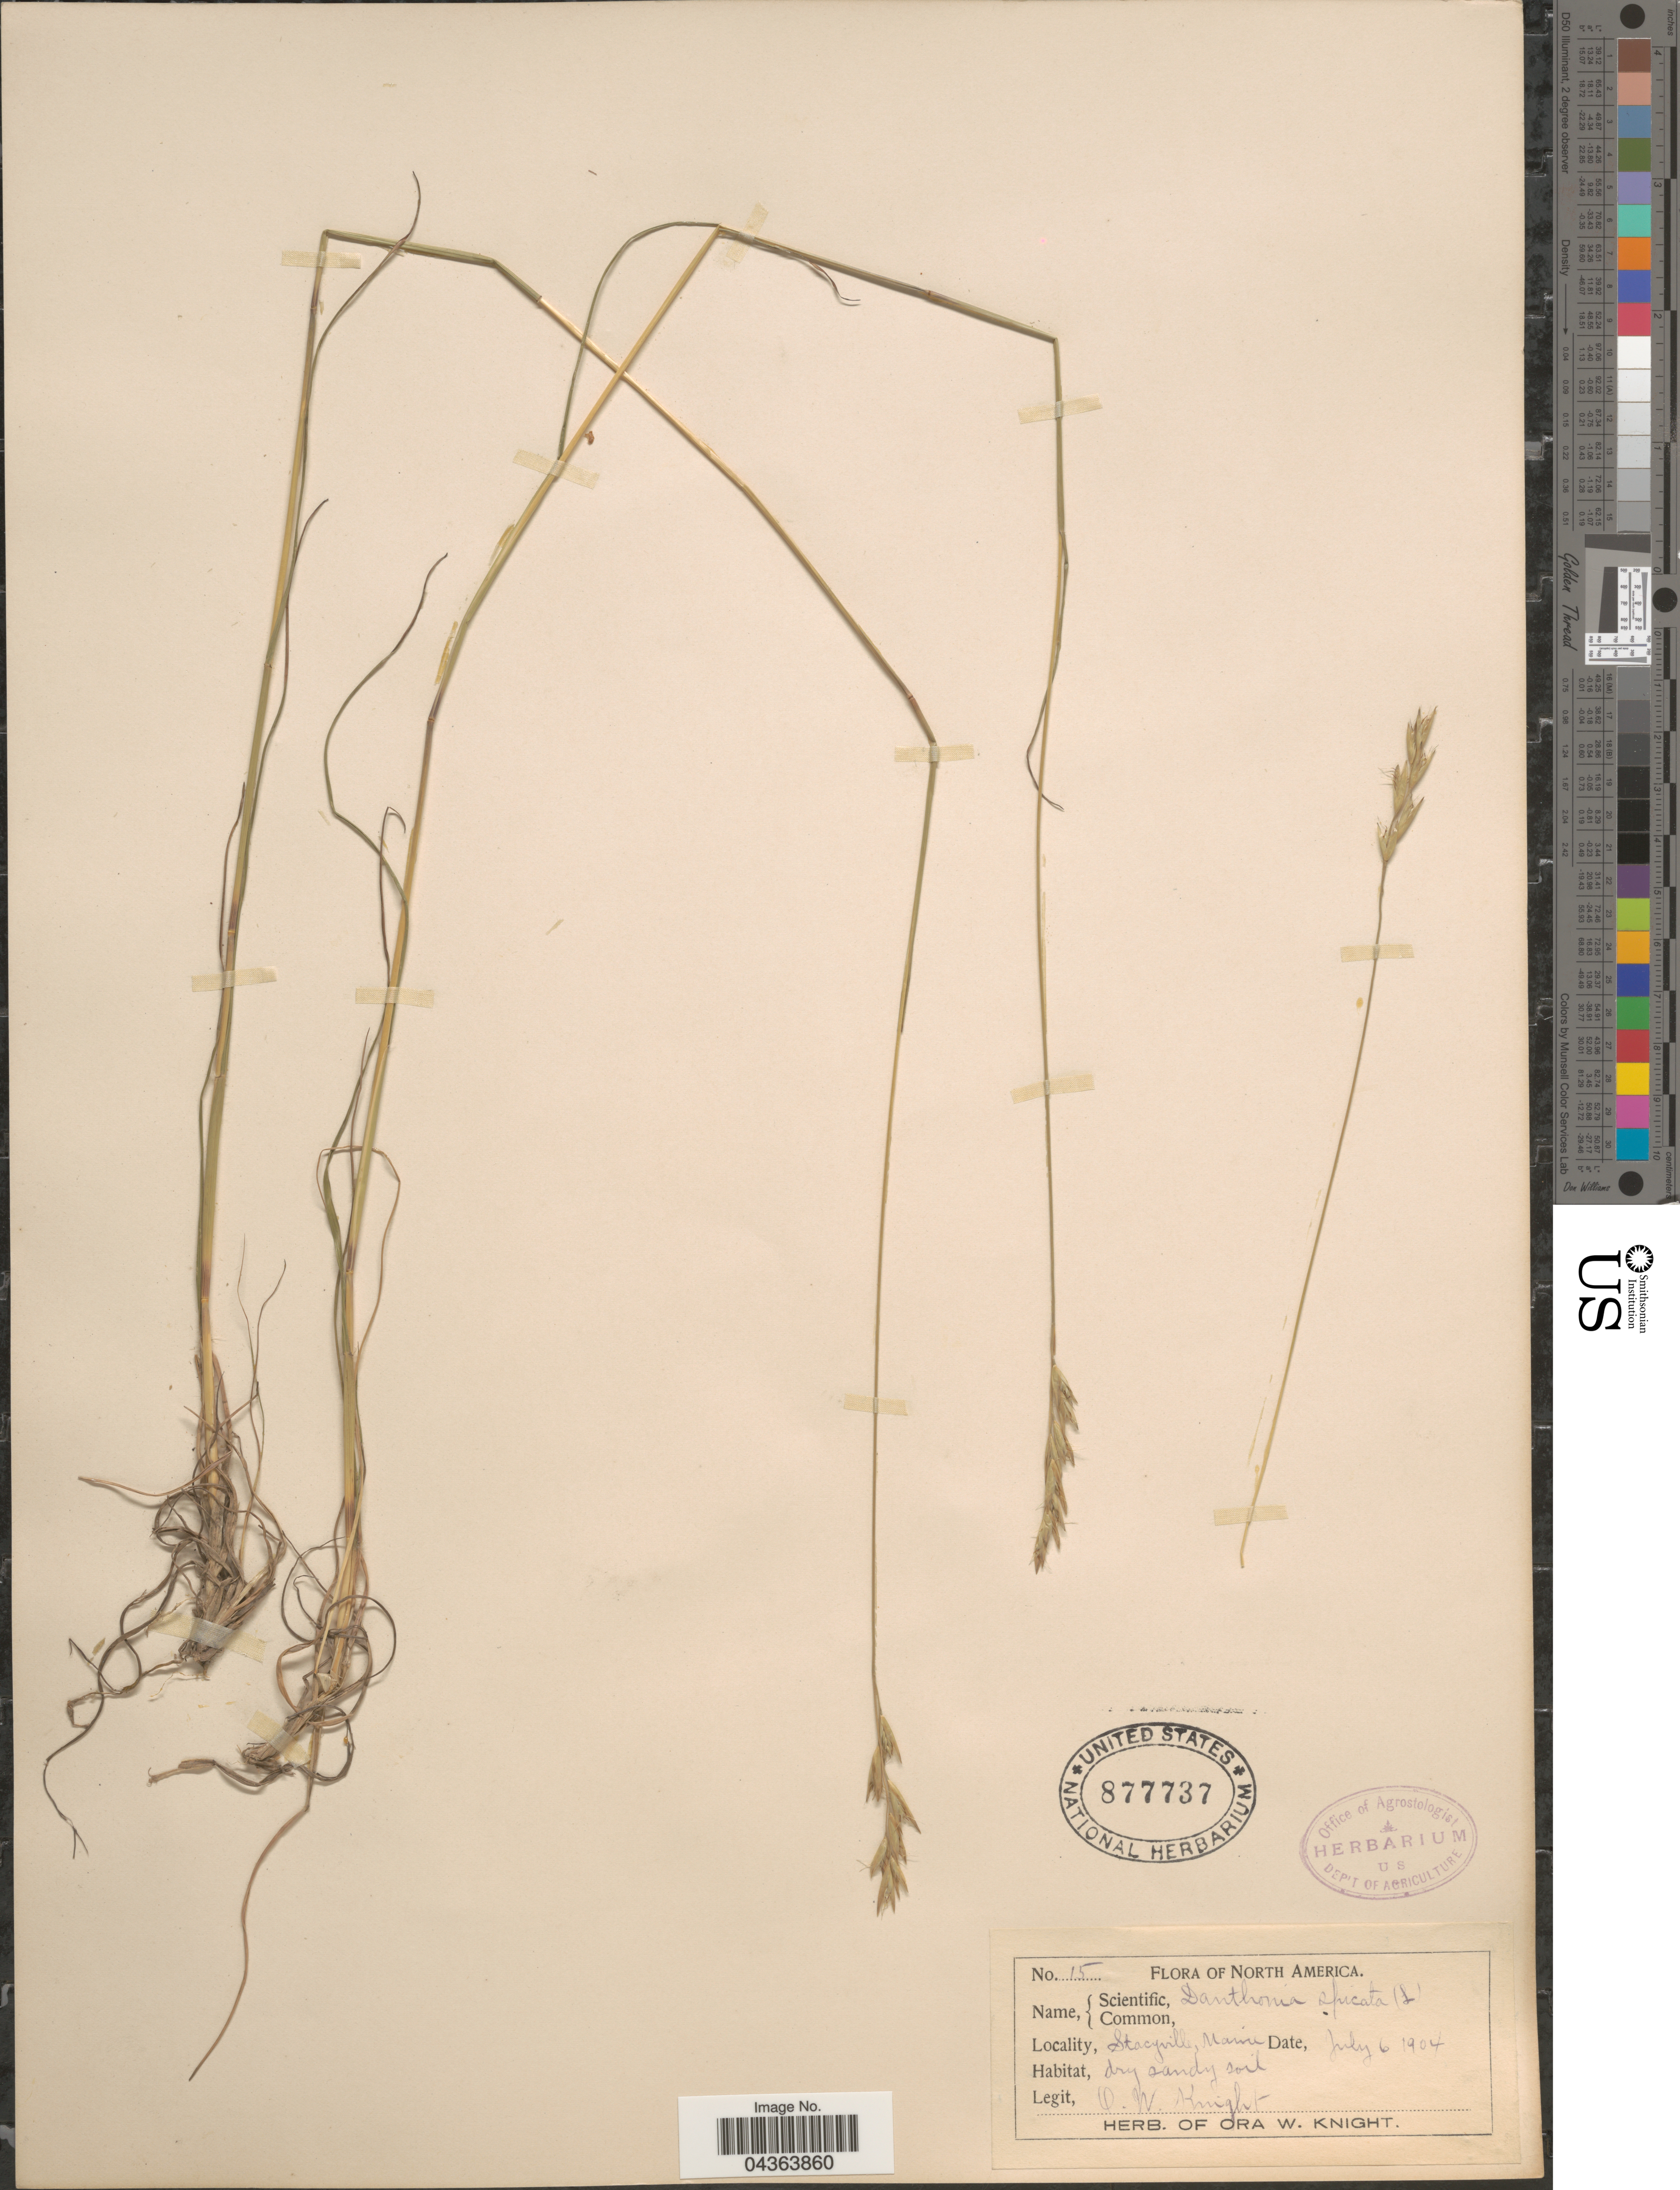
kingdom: Plantae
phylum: Tracheophyta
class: Liliopsida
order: Poales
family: Poaceae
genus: Danthonia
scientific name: Danthonia spicata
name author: (L.) P. Beauv. ex Roem. & Schult.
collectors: O. Knight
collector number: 15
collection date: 1904-07-06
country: United States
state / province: Maine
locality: Stacyville.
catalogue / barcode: US 877737